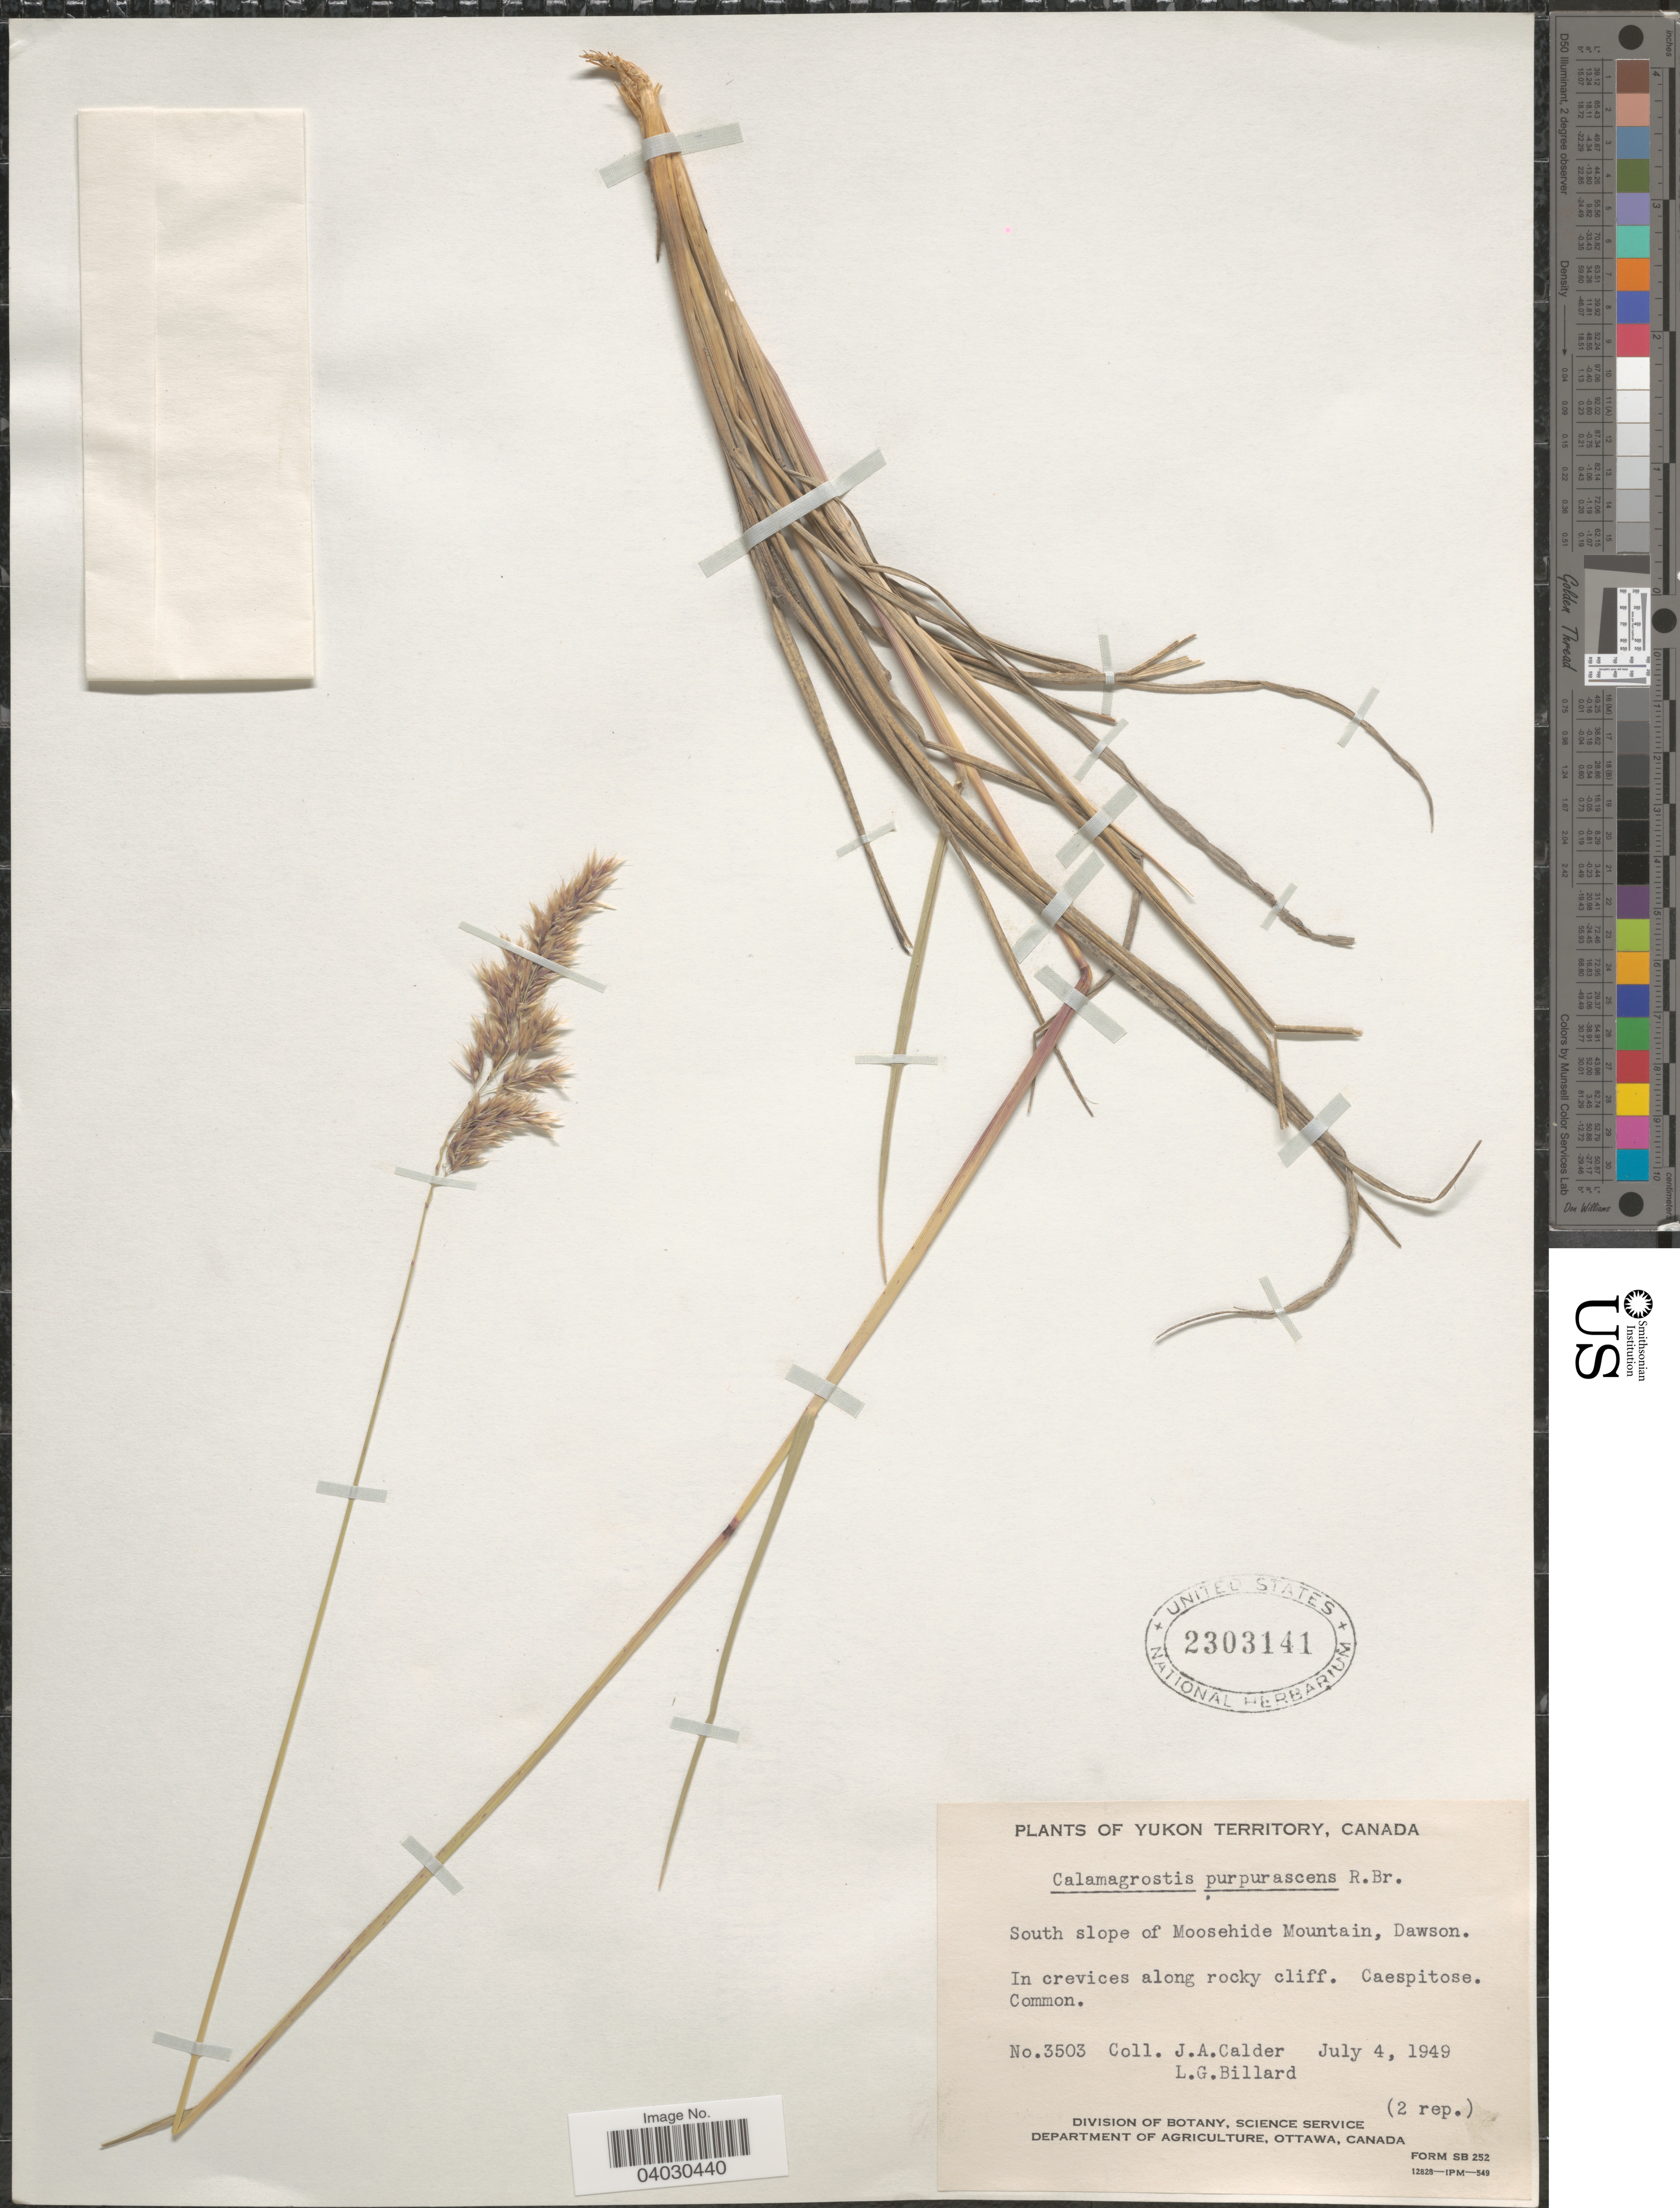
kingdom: Plantae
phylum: Tracheophyta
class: Liliopsida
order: Poales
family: Poaceae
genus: Calamagrostis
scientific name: Calamagrostis purpurascens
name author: R. Br.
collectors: J. A. Calder & L. Billard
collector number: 3503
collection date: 1949-07-04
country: Canada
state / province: Yukon Territory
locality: South slope of Moosehide Mountain, Dawson.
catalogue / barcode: US 2303141